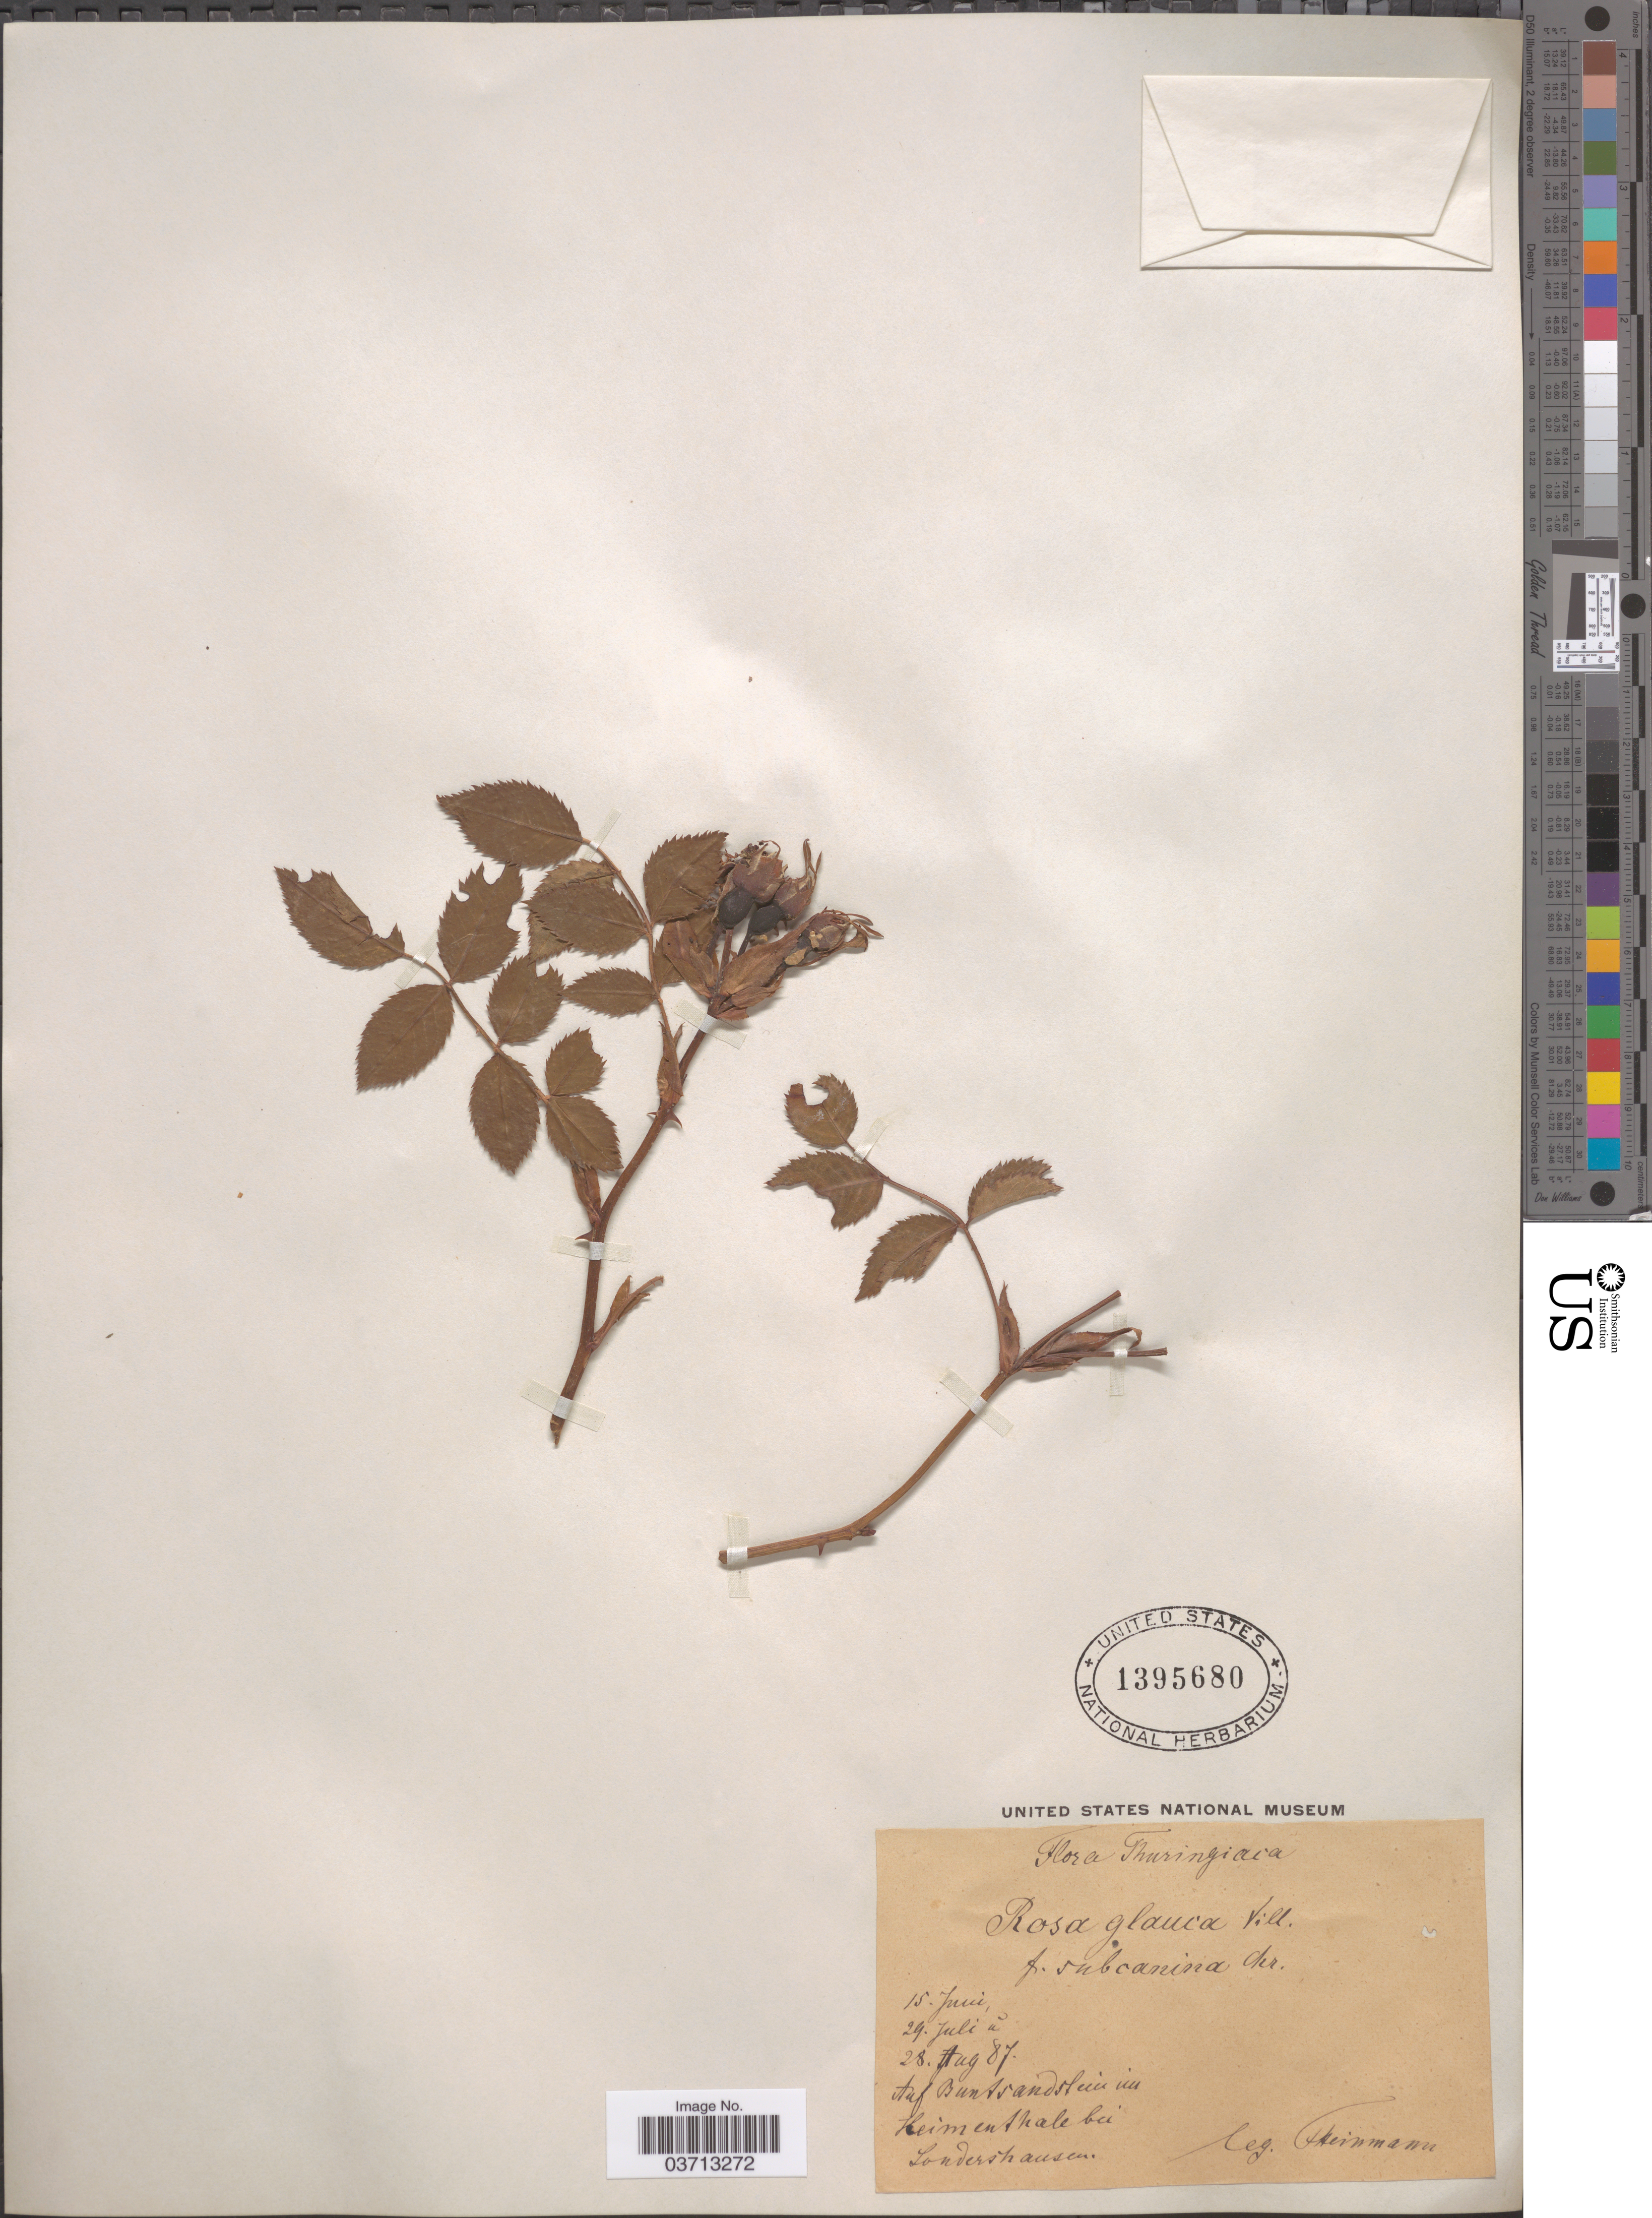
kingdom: Plantae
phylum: Tracheophyta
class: Magnoliopsida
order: Rosales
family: Rosaceae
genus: Rosa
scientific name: Rosa glauca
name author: Pourr.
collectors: Heinmann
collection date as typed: Transcribed d/m/y: 15/6/87 to 28/8/87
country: Germany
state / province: Thuringia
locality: Thuringiaca. Auf Buntsandsluin im Heimenthale bei Sondershausen.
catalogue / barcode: US 1395680